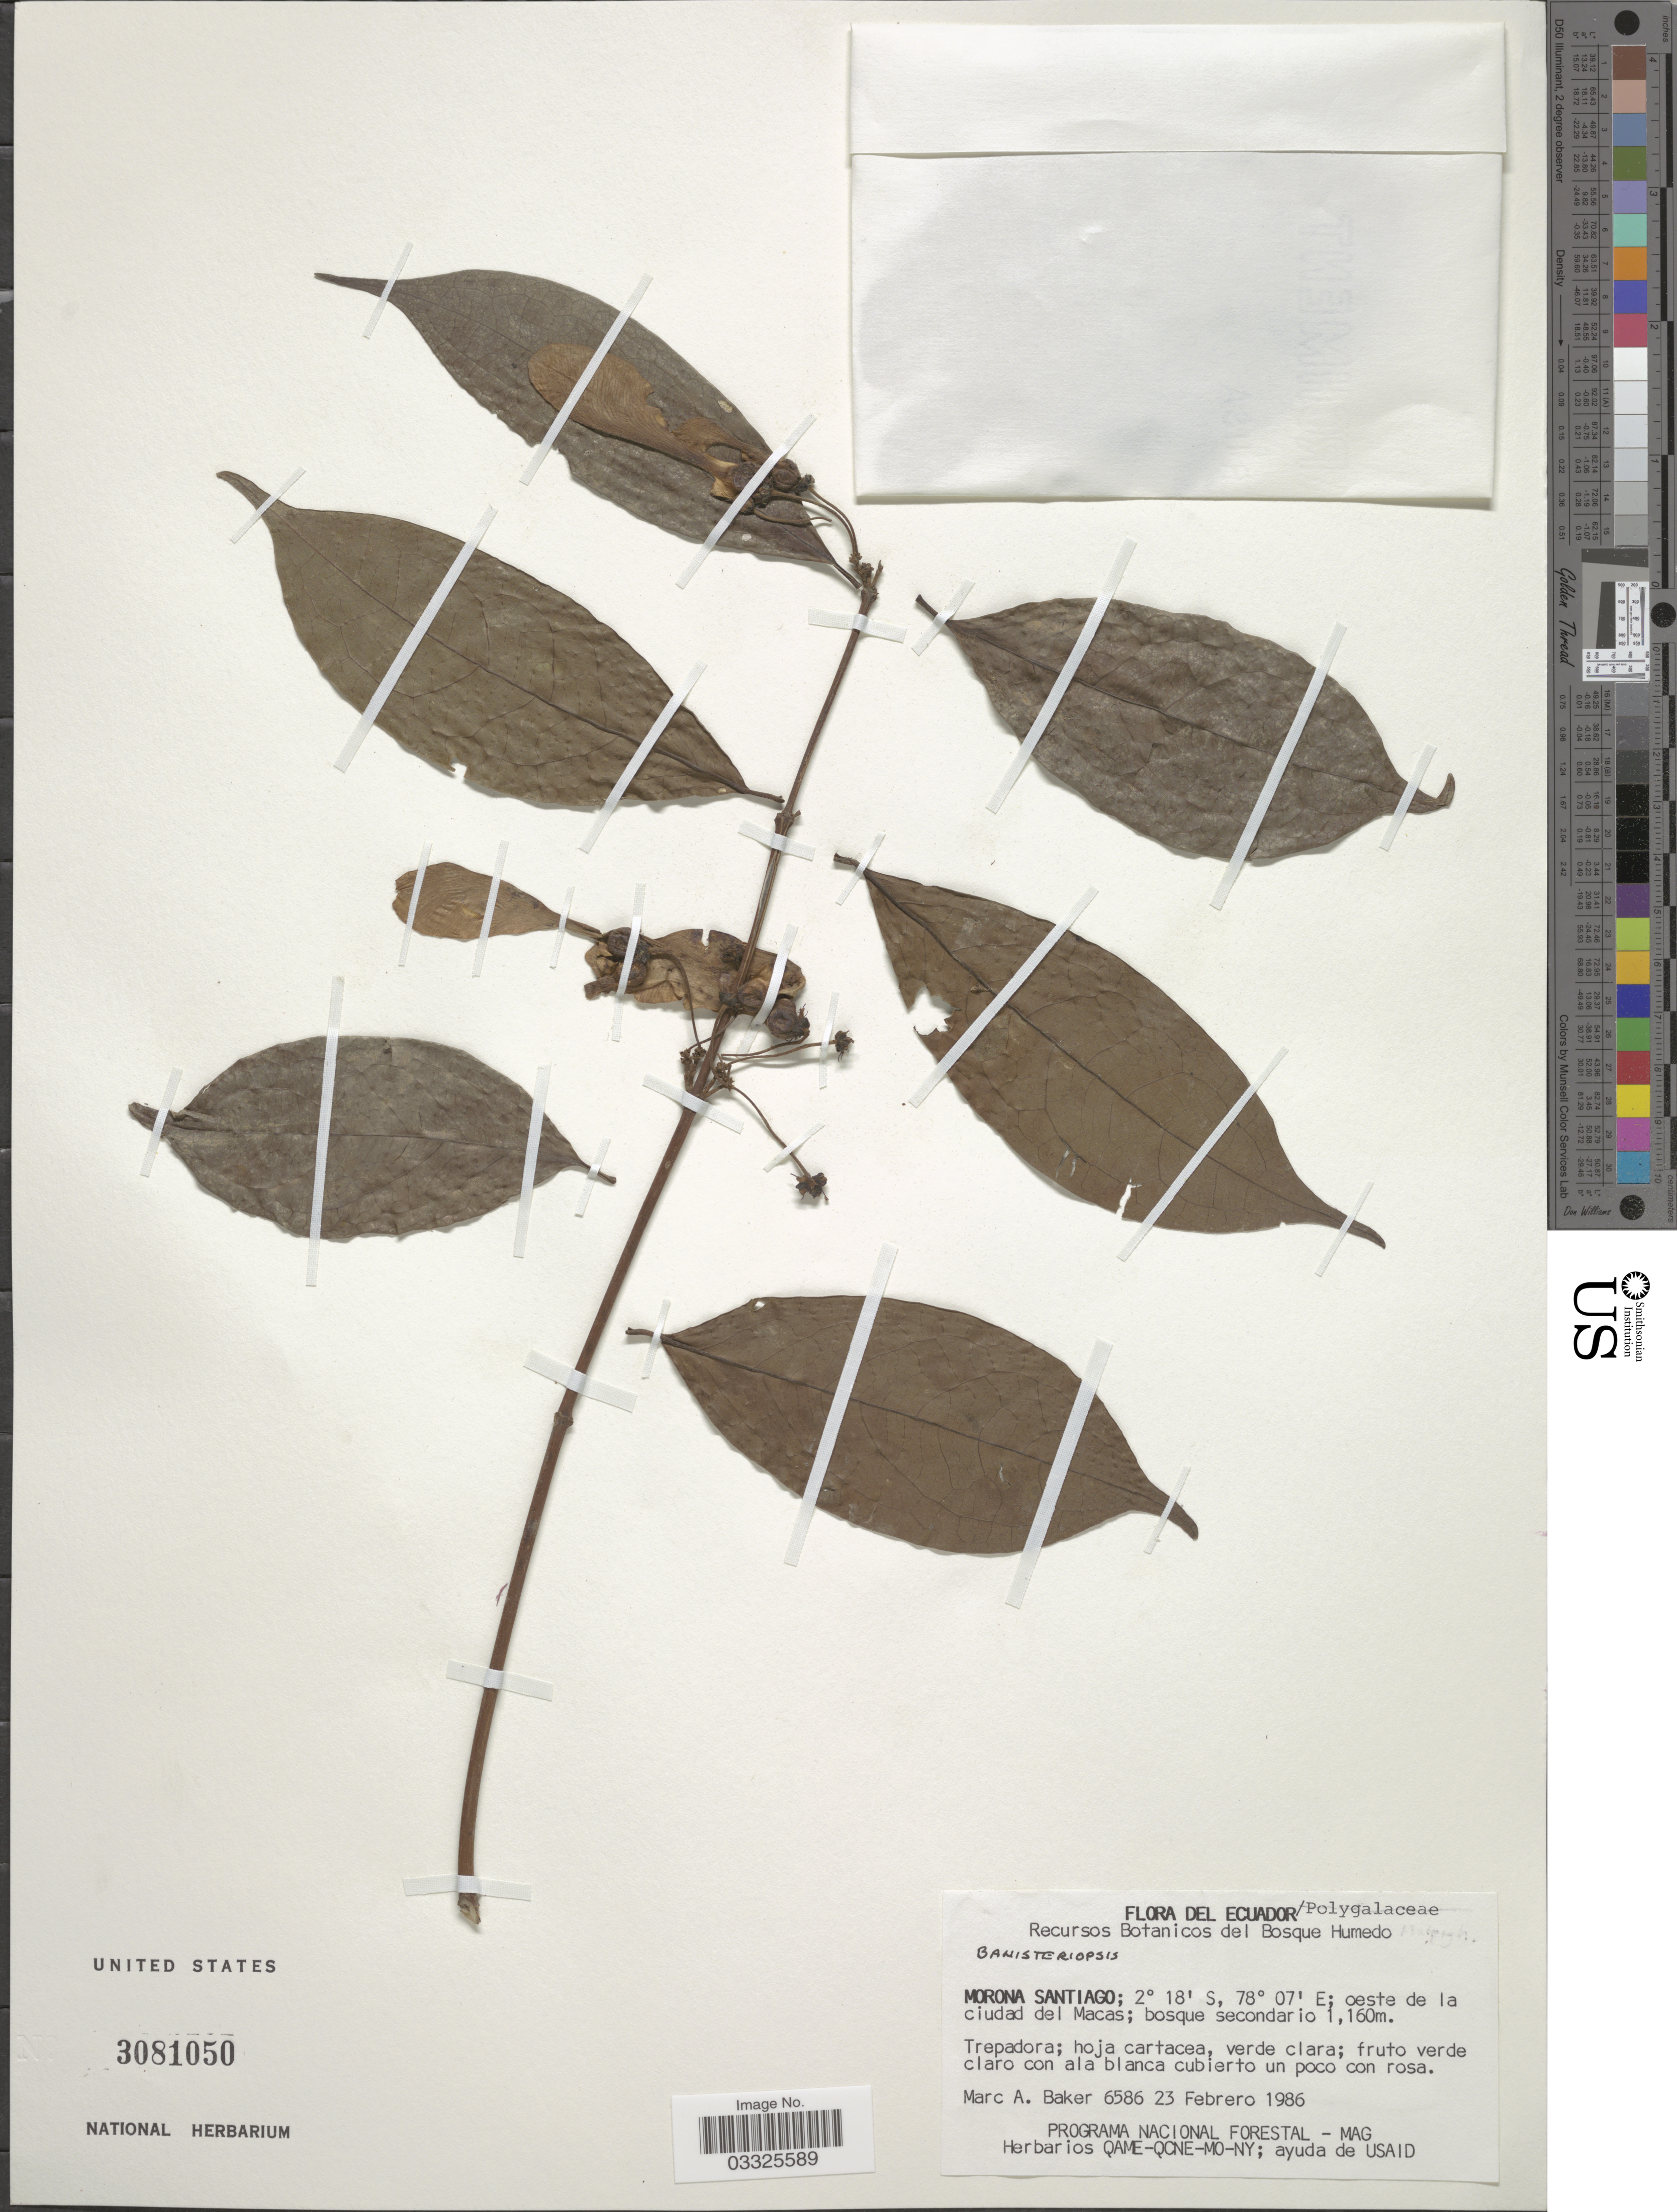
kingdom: Plantae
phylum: Tracheophyta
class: Magnoliopsida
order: Malpighiales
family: Malpighiaceae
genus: Banisteriopsis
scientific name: Banisteriopsis sp.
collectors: M. A. Baker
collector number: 6586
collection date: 1986-02-23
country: Ecuador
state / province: Morona-Santiago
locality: Oeste de la ciudad del Macas.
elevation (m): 1160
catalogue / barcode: US 3081050